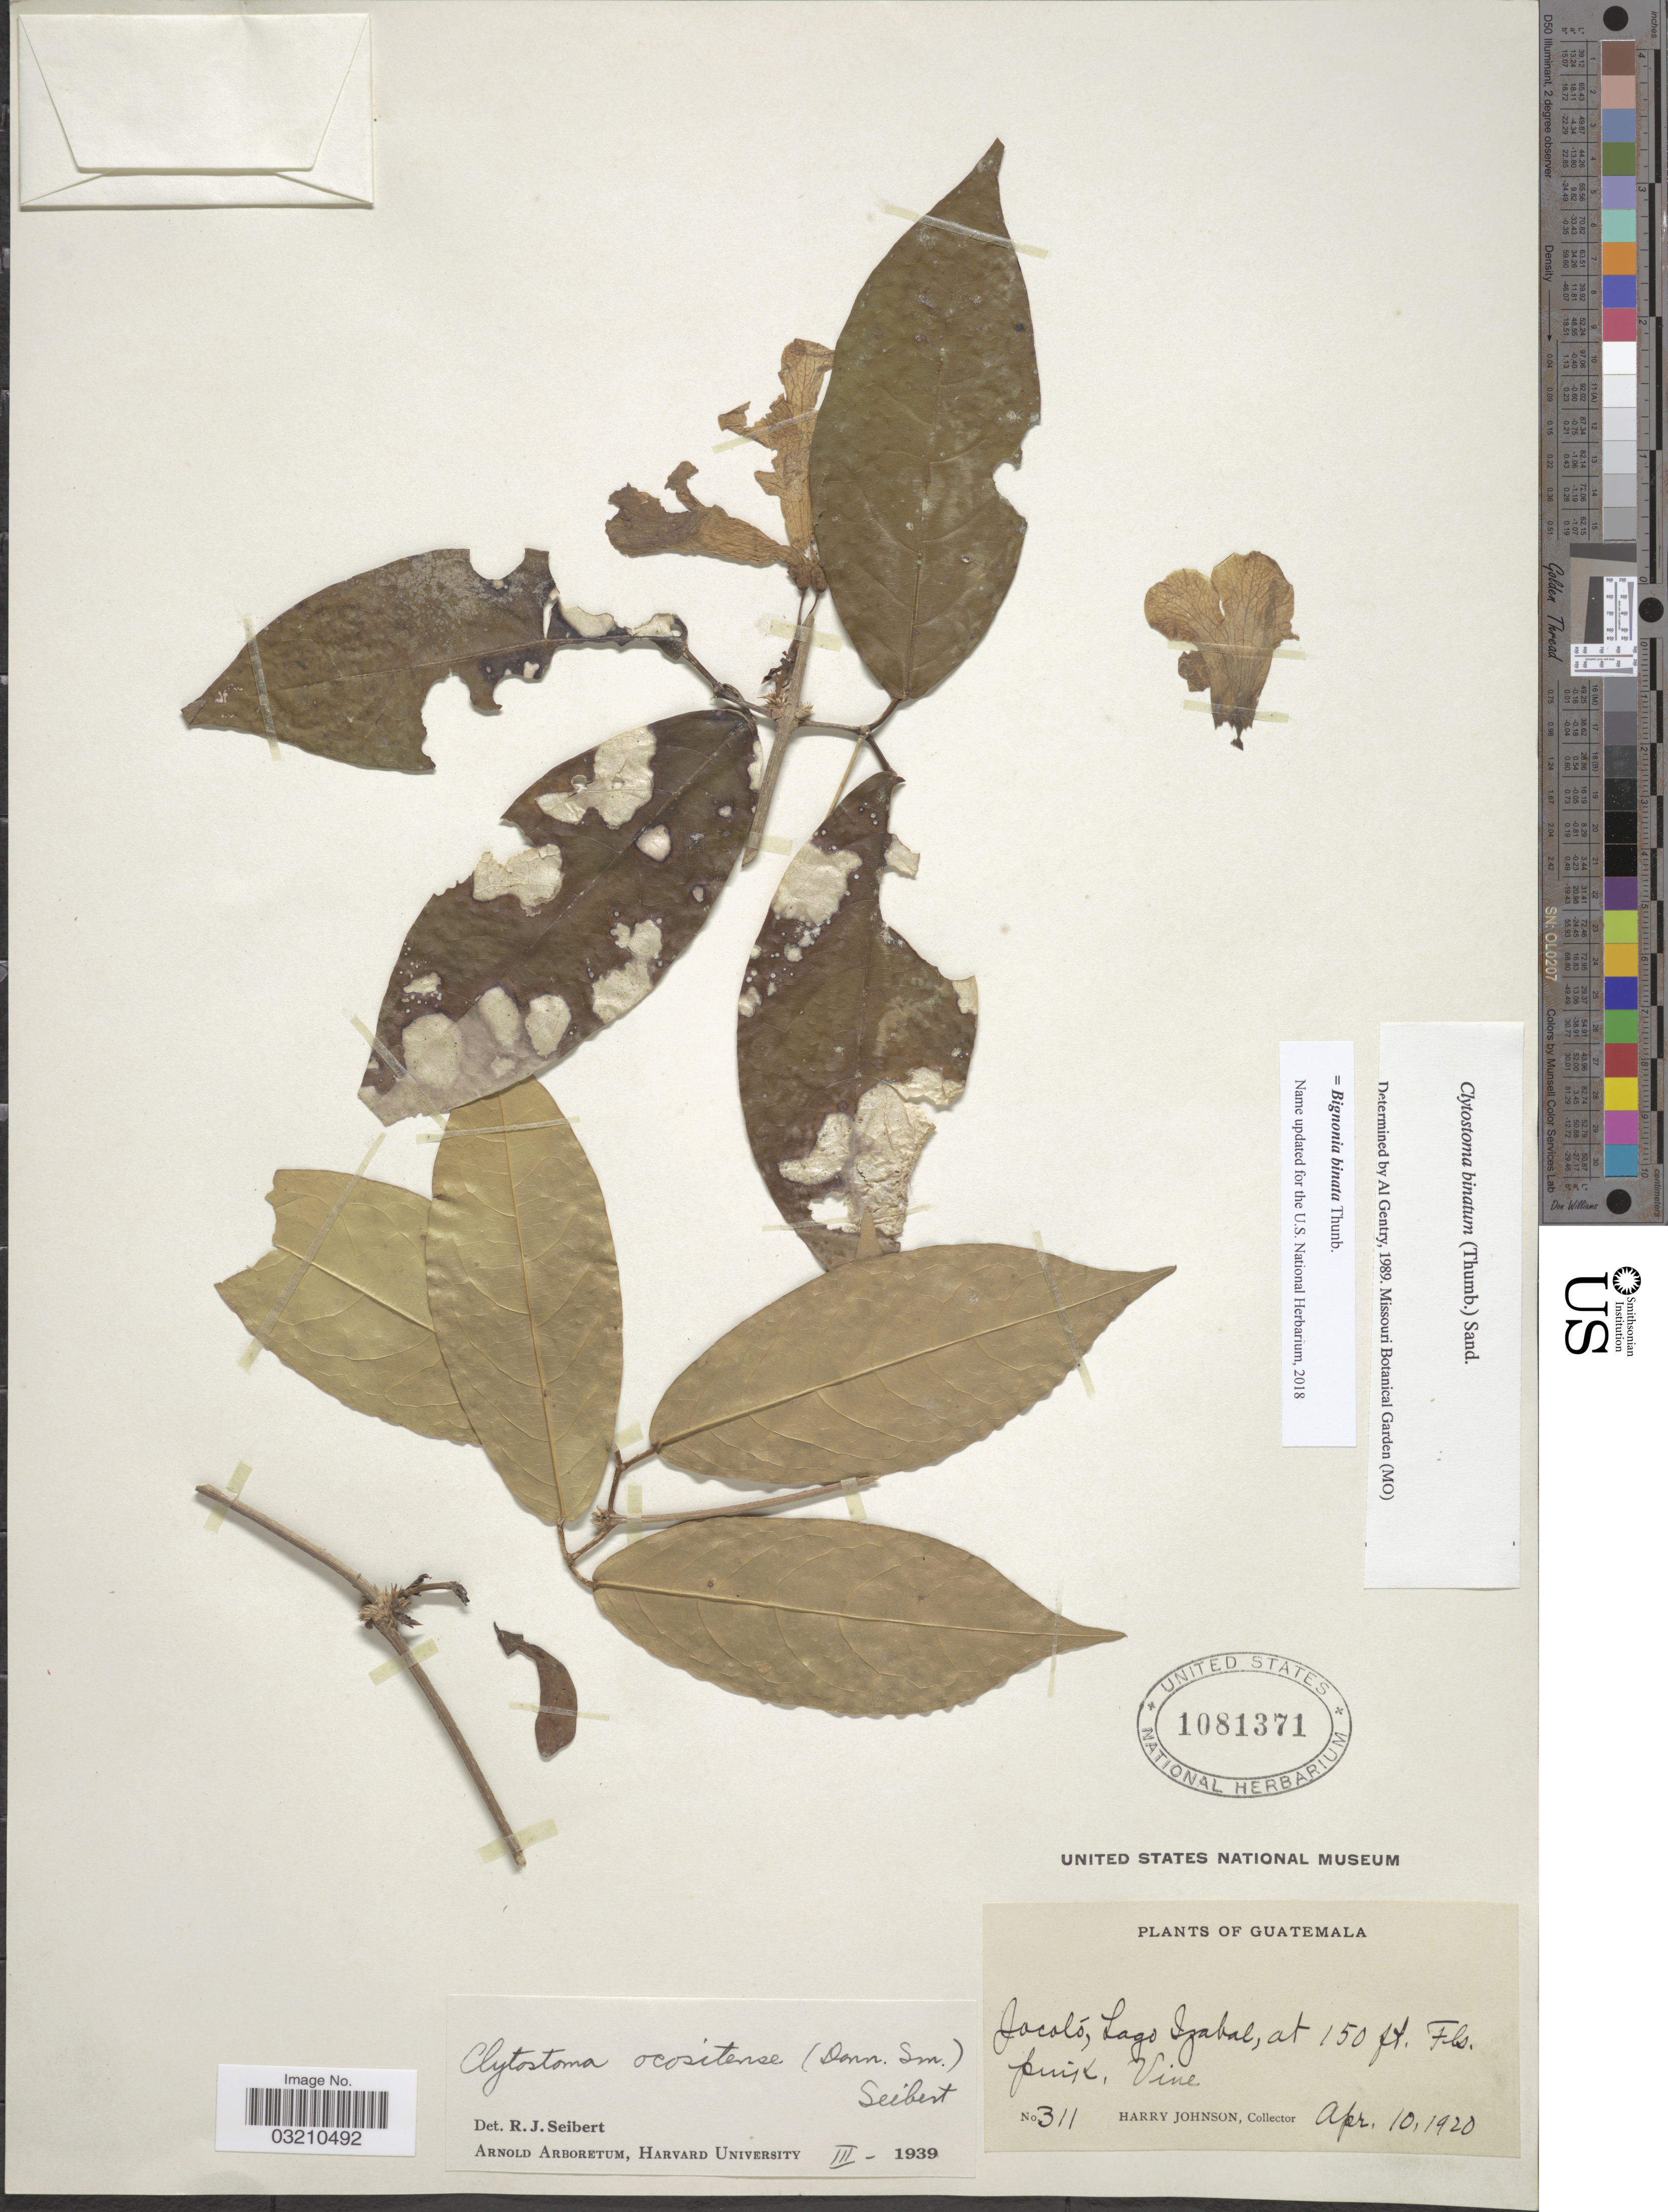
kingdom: Plantae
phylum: Tracheophyta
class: Magnoliopsida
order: Lamiales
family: Bignoniaceae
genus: Bignonia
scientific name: Bignonia binata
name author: Thunb.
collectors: H. Johnson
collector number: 311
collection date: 1920-04-10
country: Guatemala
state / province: Izabal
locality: Jacoló, Lago Izabal.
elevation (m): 46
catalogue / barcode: US 1081371